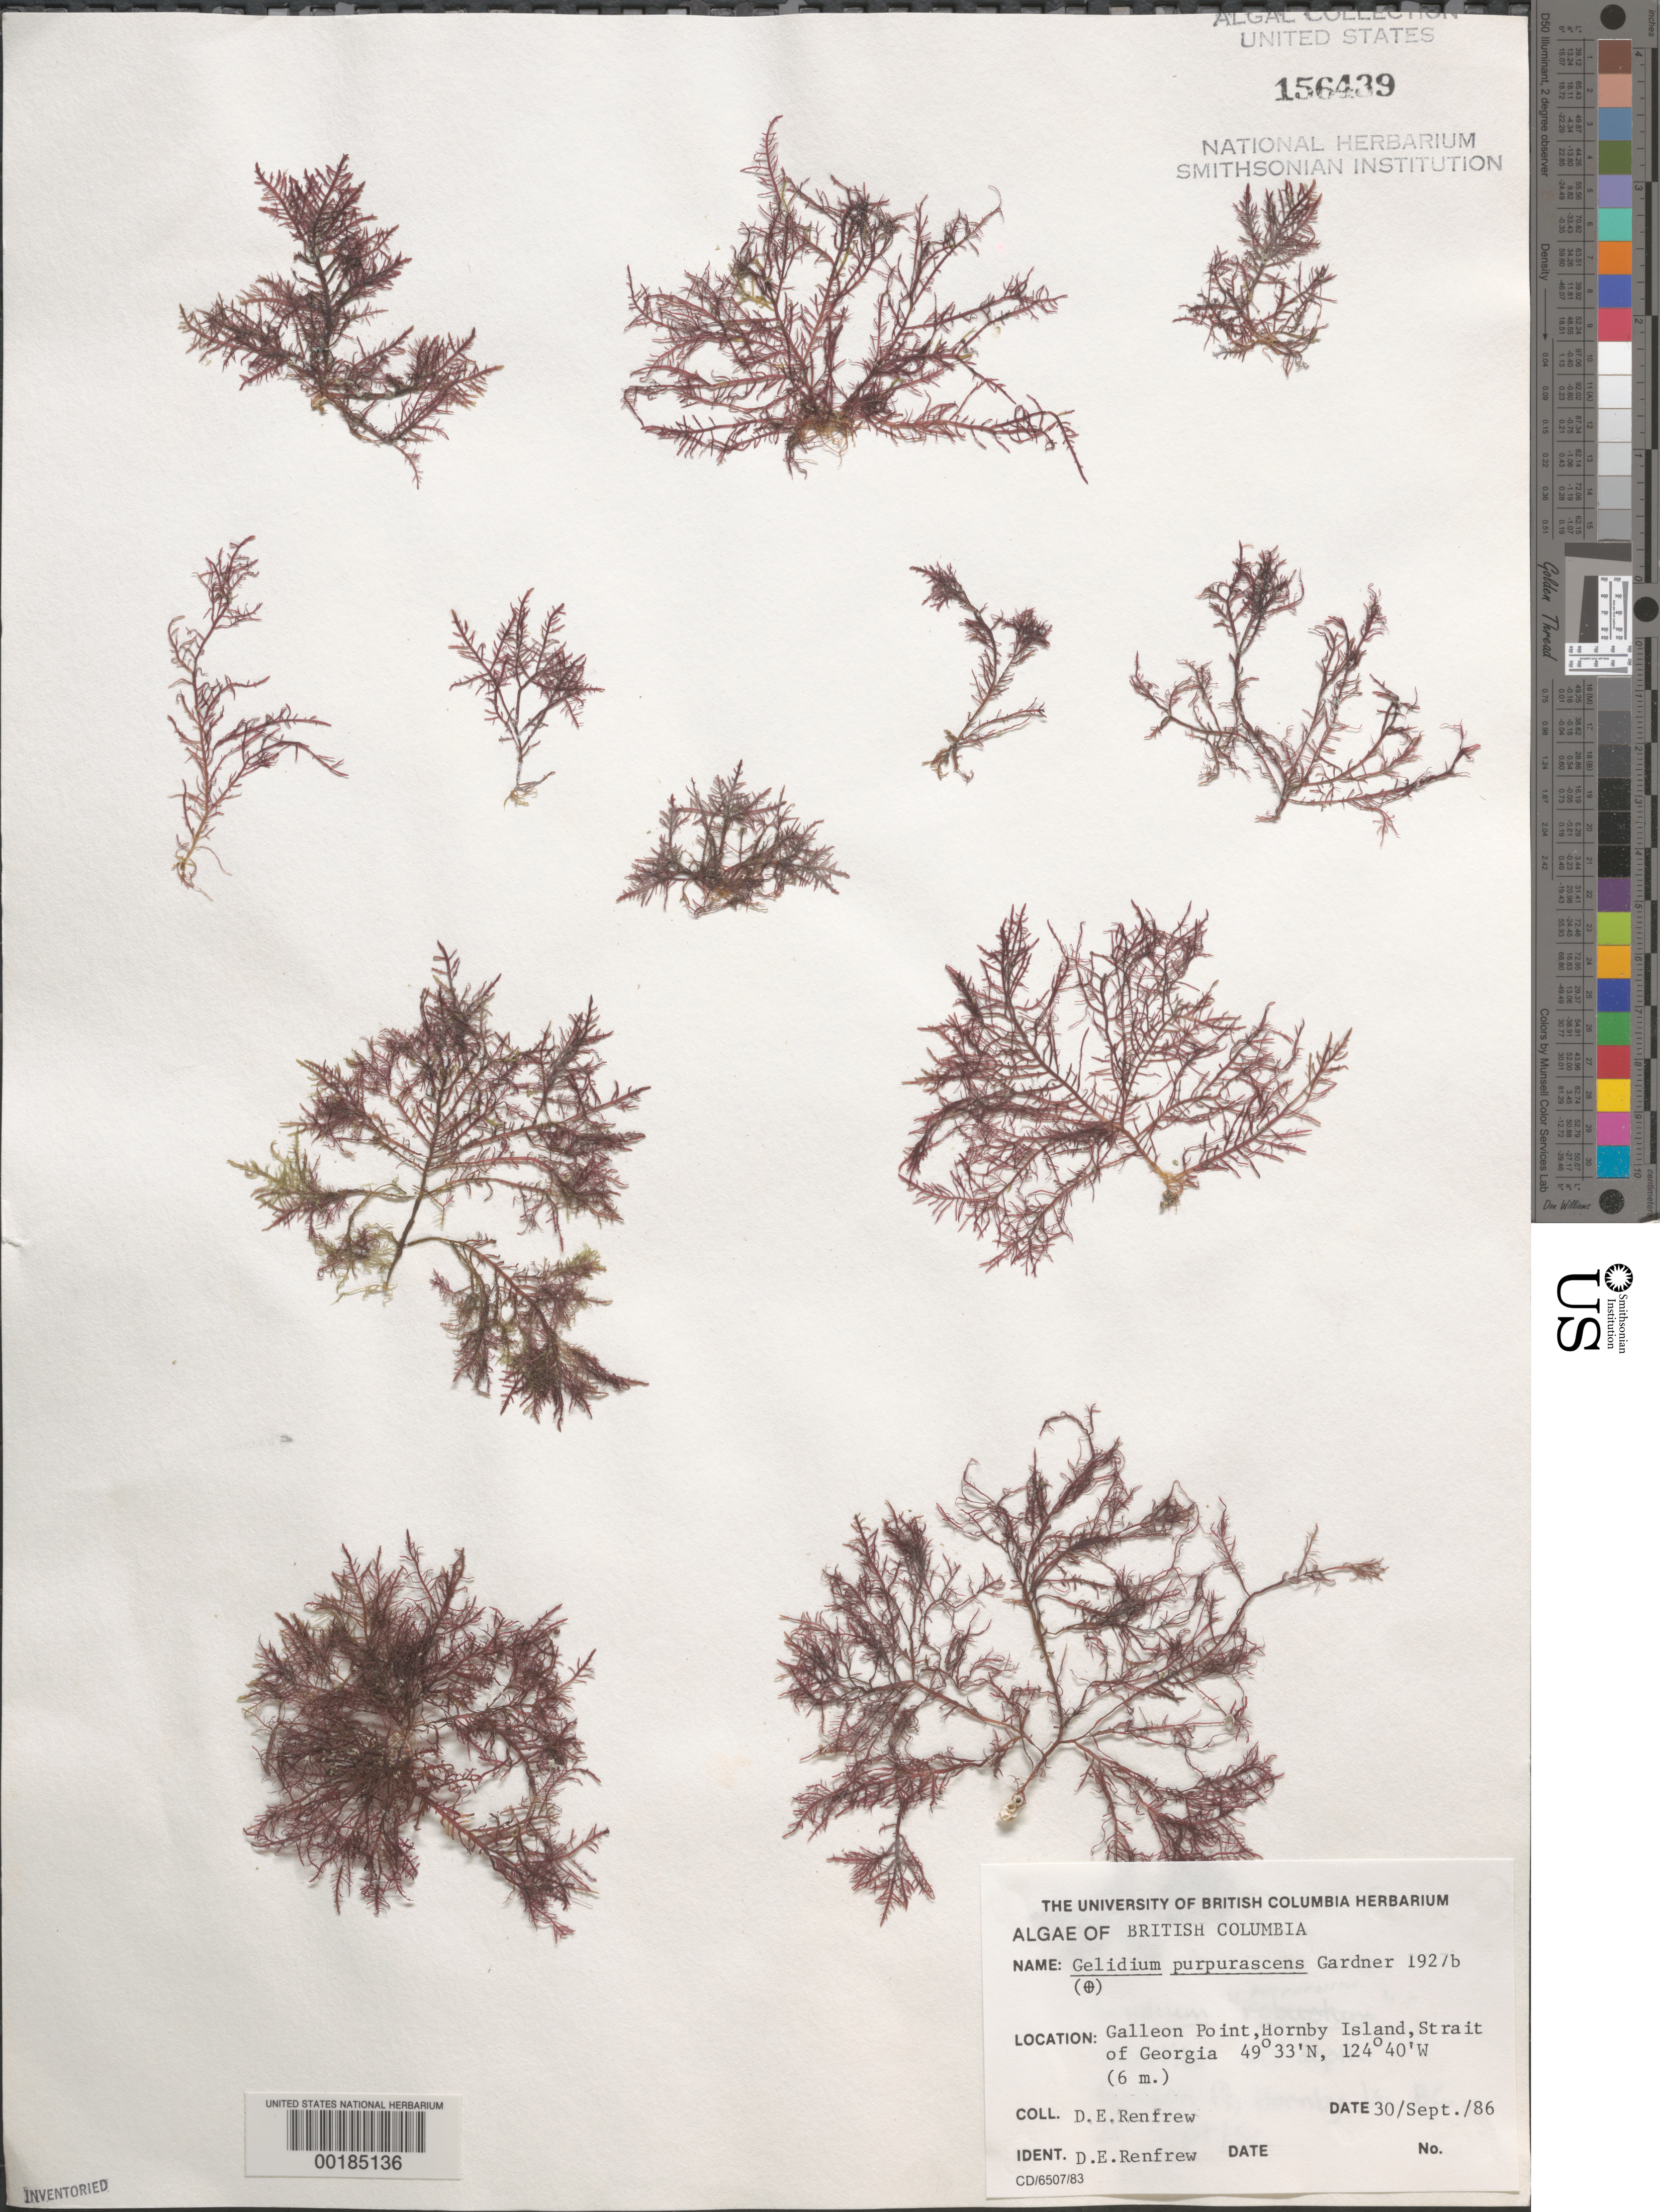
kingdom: Plantae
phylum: Rhodophyta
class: Florideophyceae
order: Gelidiales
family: Gelidiaceae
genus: Gelidium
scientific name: Gelidium purpurascens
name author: N.L. Gardner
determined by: Renfrew, D. E.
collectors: D. Renfrew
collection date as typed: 30 Sep 1986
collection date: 1986-09-30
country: Canada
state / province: British Columbia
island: Hornby Island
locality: Galleon Point, Strait of Georgia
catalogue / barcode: US 156439